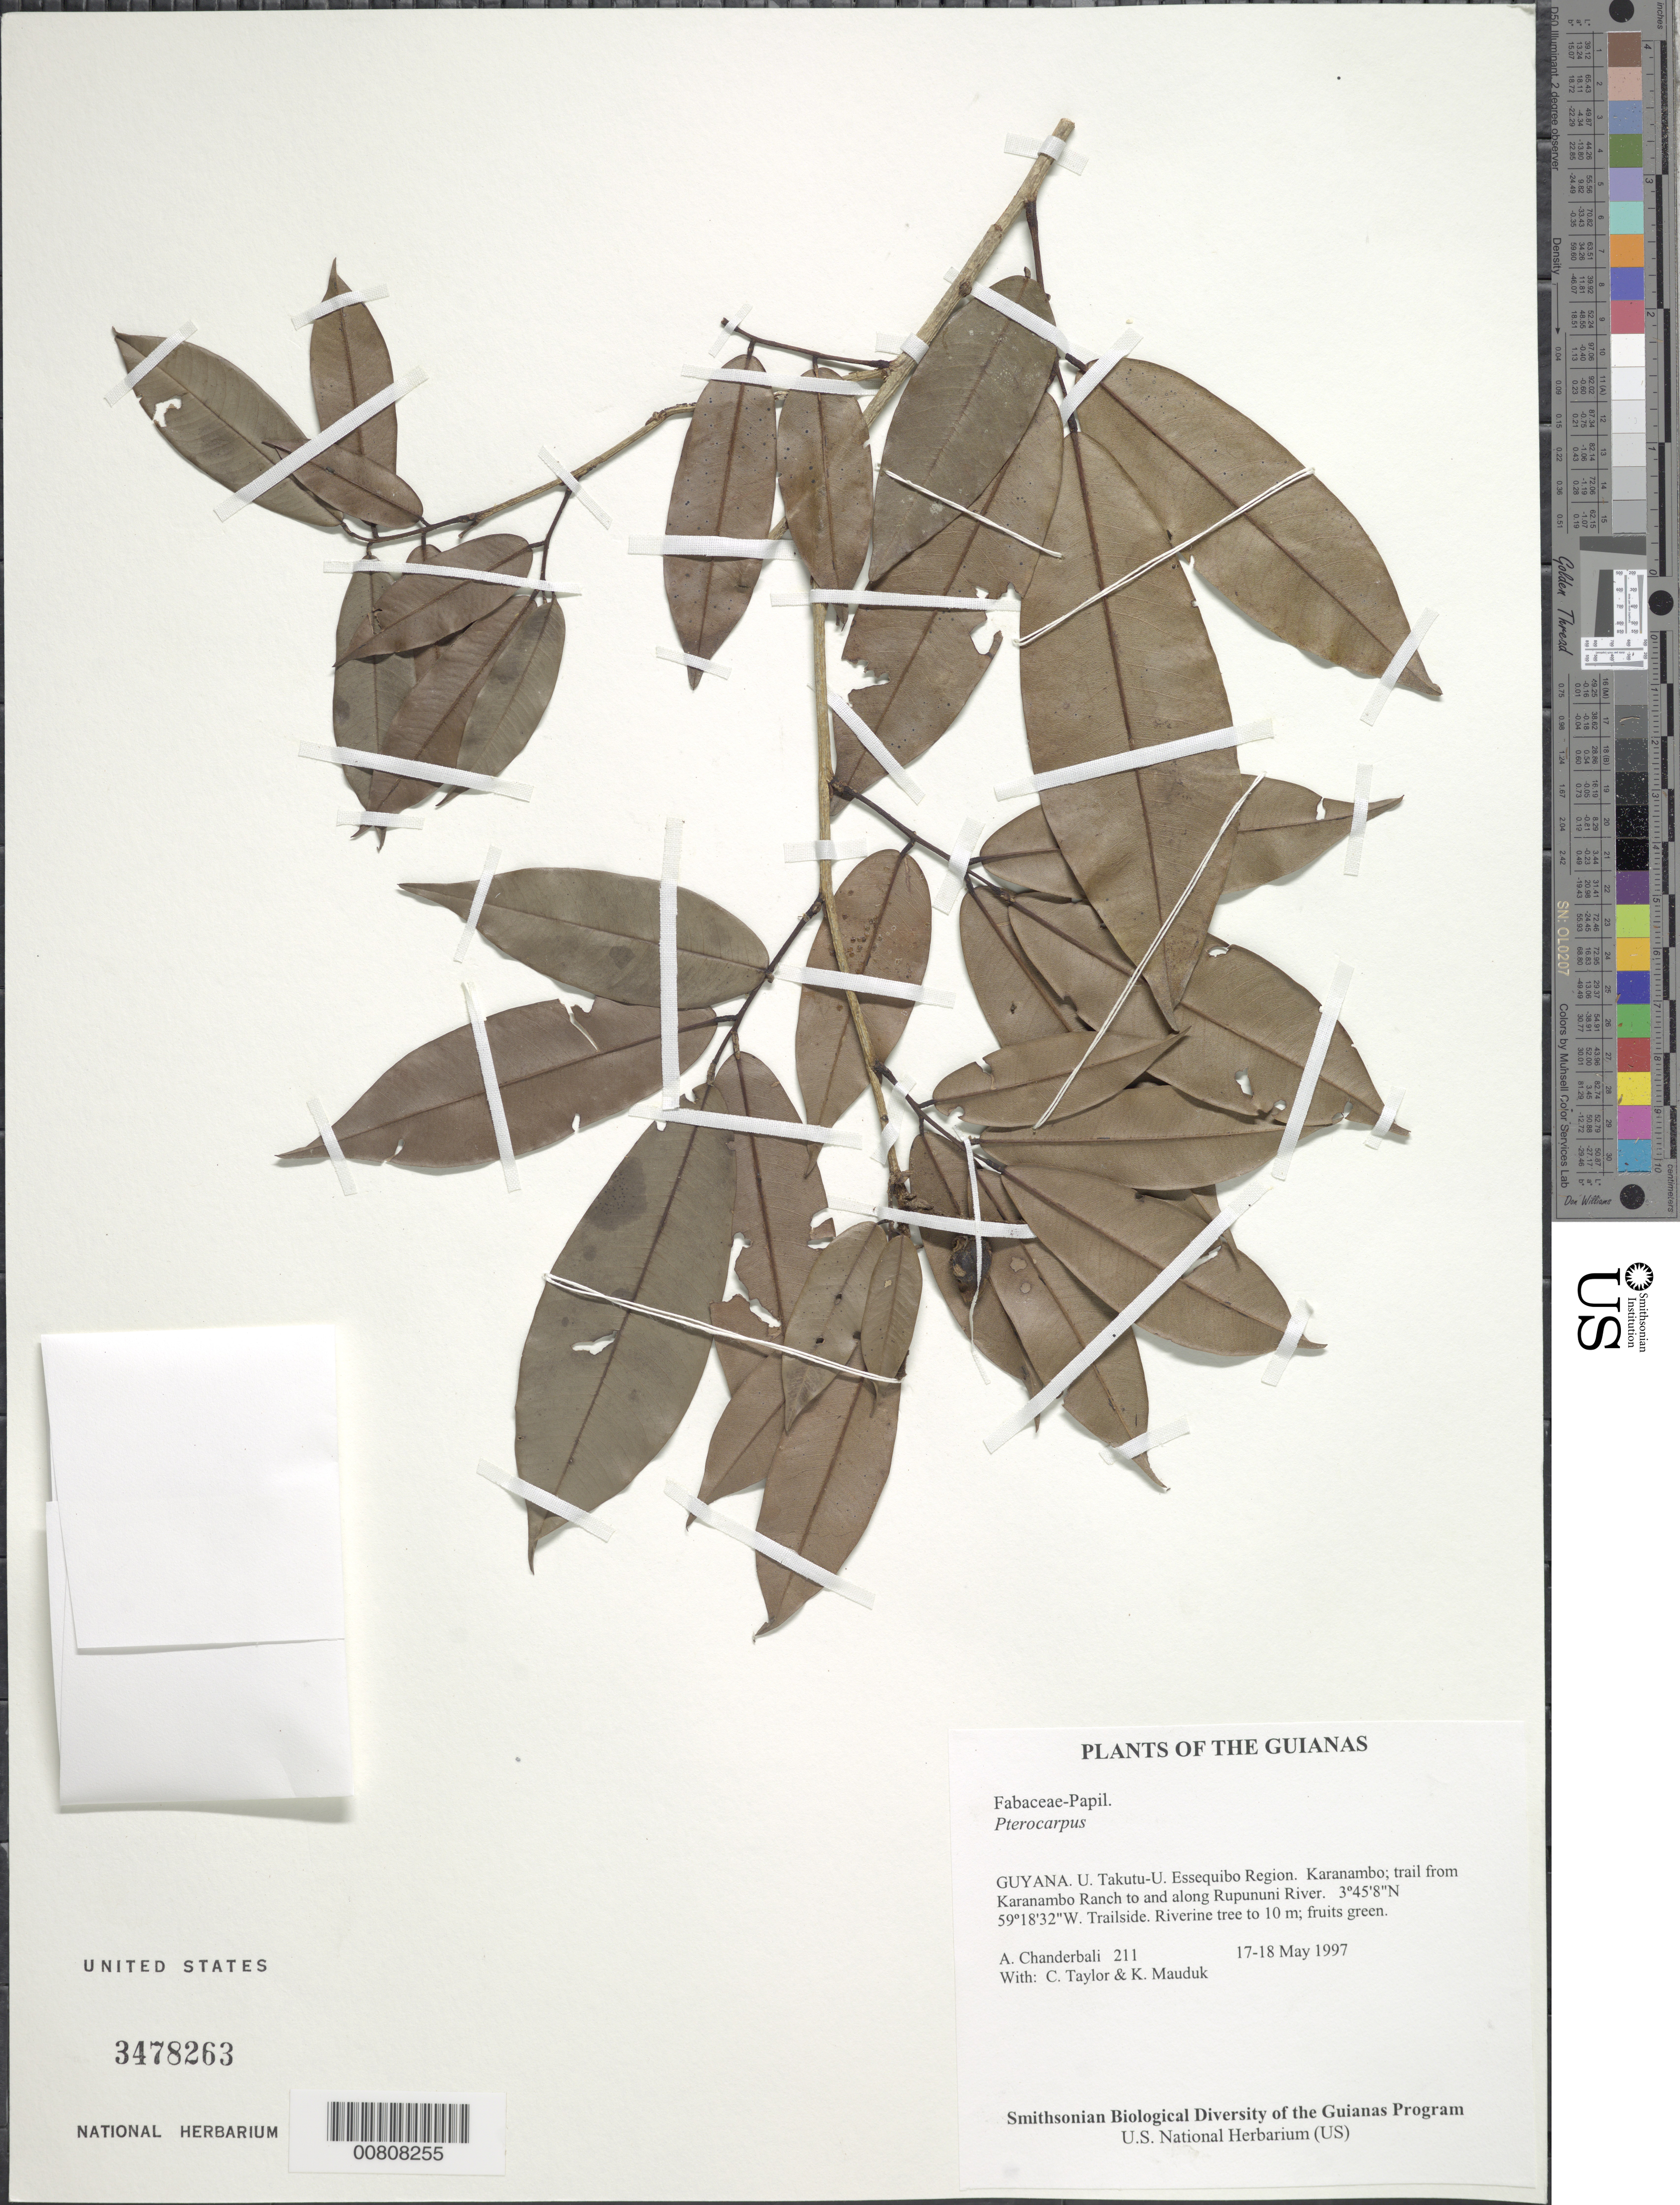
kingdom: Plantae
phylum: Tracheophyta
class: Magnoliopsida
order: Fabales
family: Fabaceae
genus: Pterocarpus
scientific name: Pterocarpus sp.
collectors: A. S. Chanderbali, C. Taylor & K. Mauduk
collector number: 211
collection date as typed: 17-18 May 1997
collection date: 1997-05-17/1997-05-18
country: Guyana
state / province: U. Takutu-U. Essequibo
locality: Karanambo; trail from Karanambo Ranch to and along Rupununi River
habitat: Trailside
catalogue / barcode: US 3478263